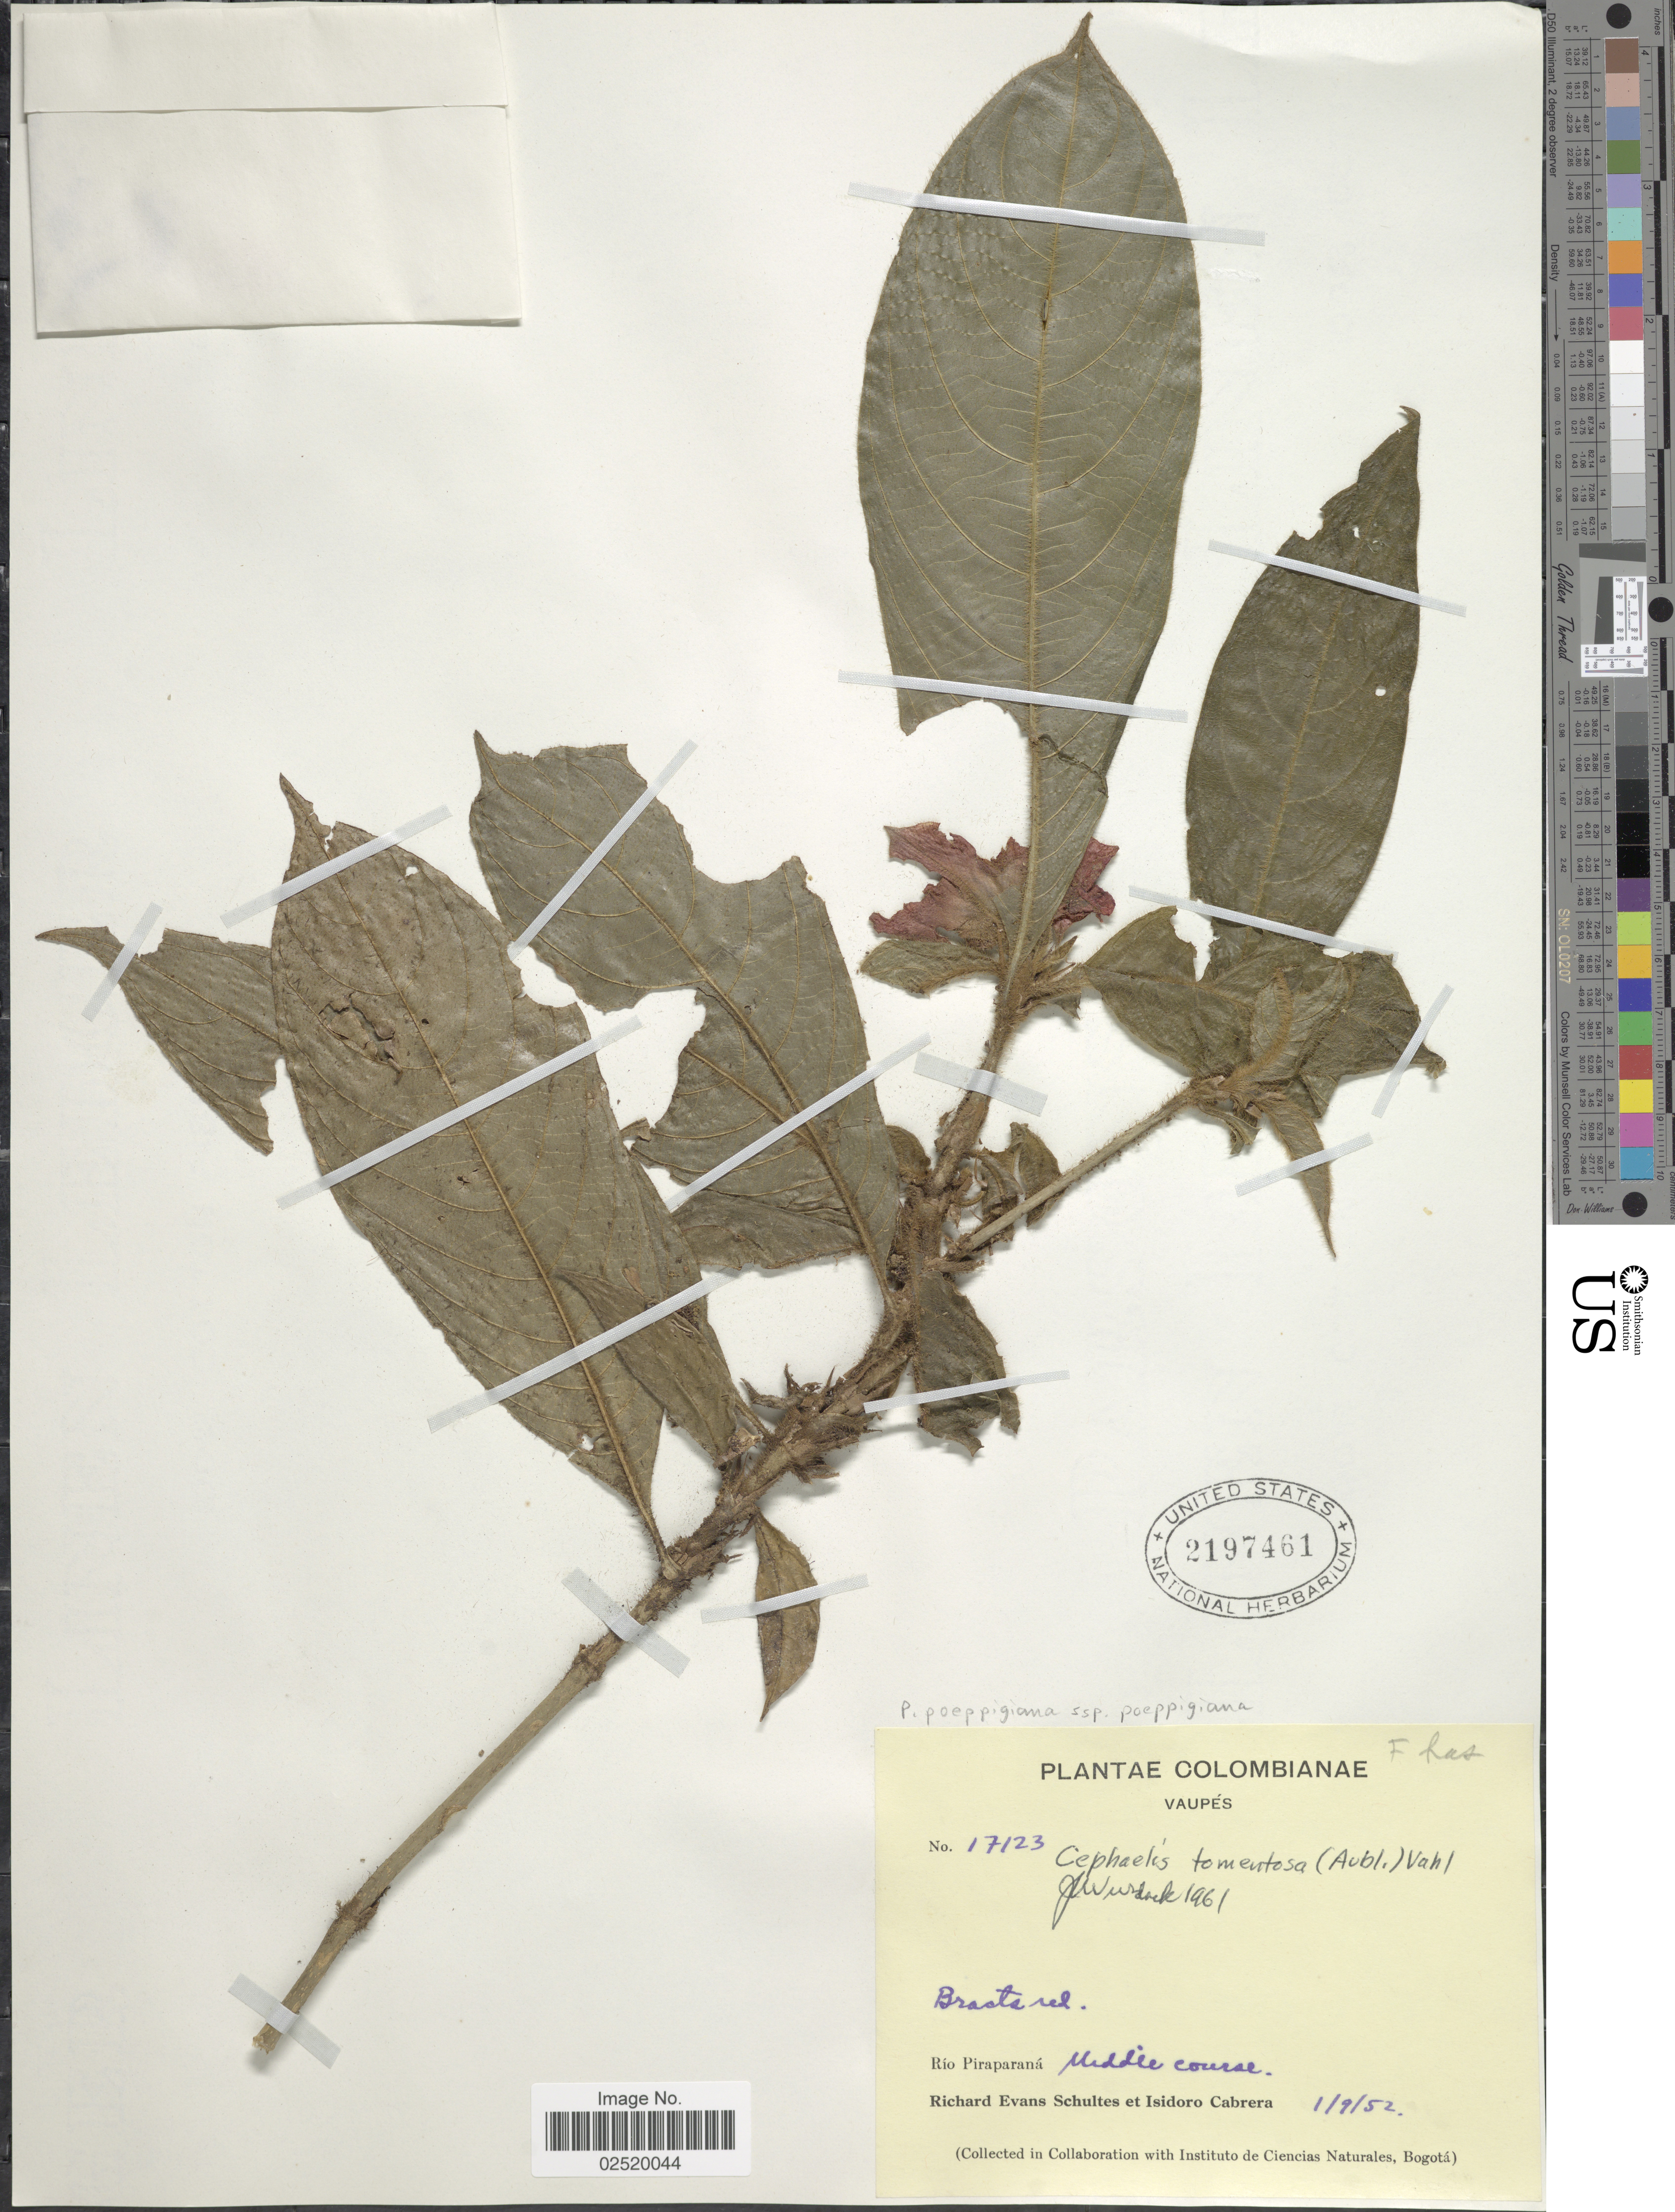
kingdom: Plantae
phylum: Tracheophyta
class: Magnoliopsida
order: Gentianales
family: Rubiaceae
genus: Psychotria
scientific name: Psychotria poeppigiana subsp. poeppigiana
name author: Müll. Arg.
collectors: R. E. Schultes & I. Cabrera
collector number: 17123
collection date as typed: Transcribed d/m/y: 1/9/52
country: Colombia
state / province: Vaupés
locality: Vaupes, Rio Piraparana, MIddle coural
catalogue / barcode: US 2197461